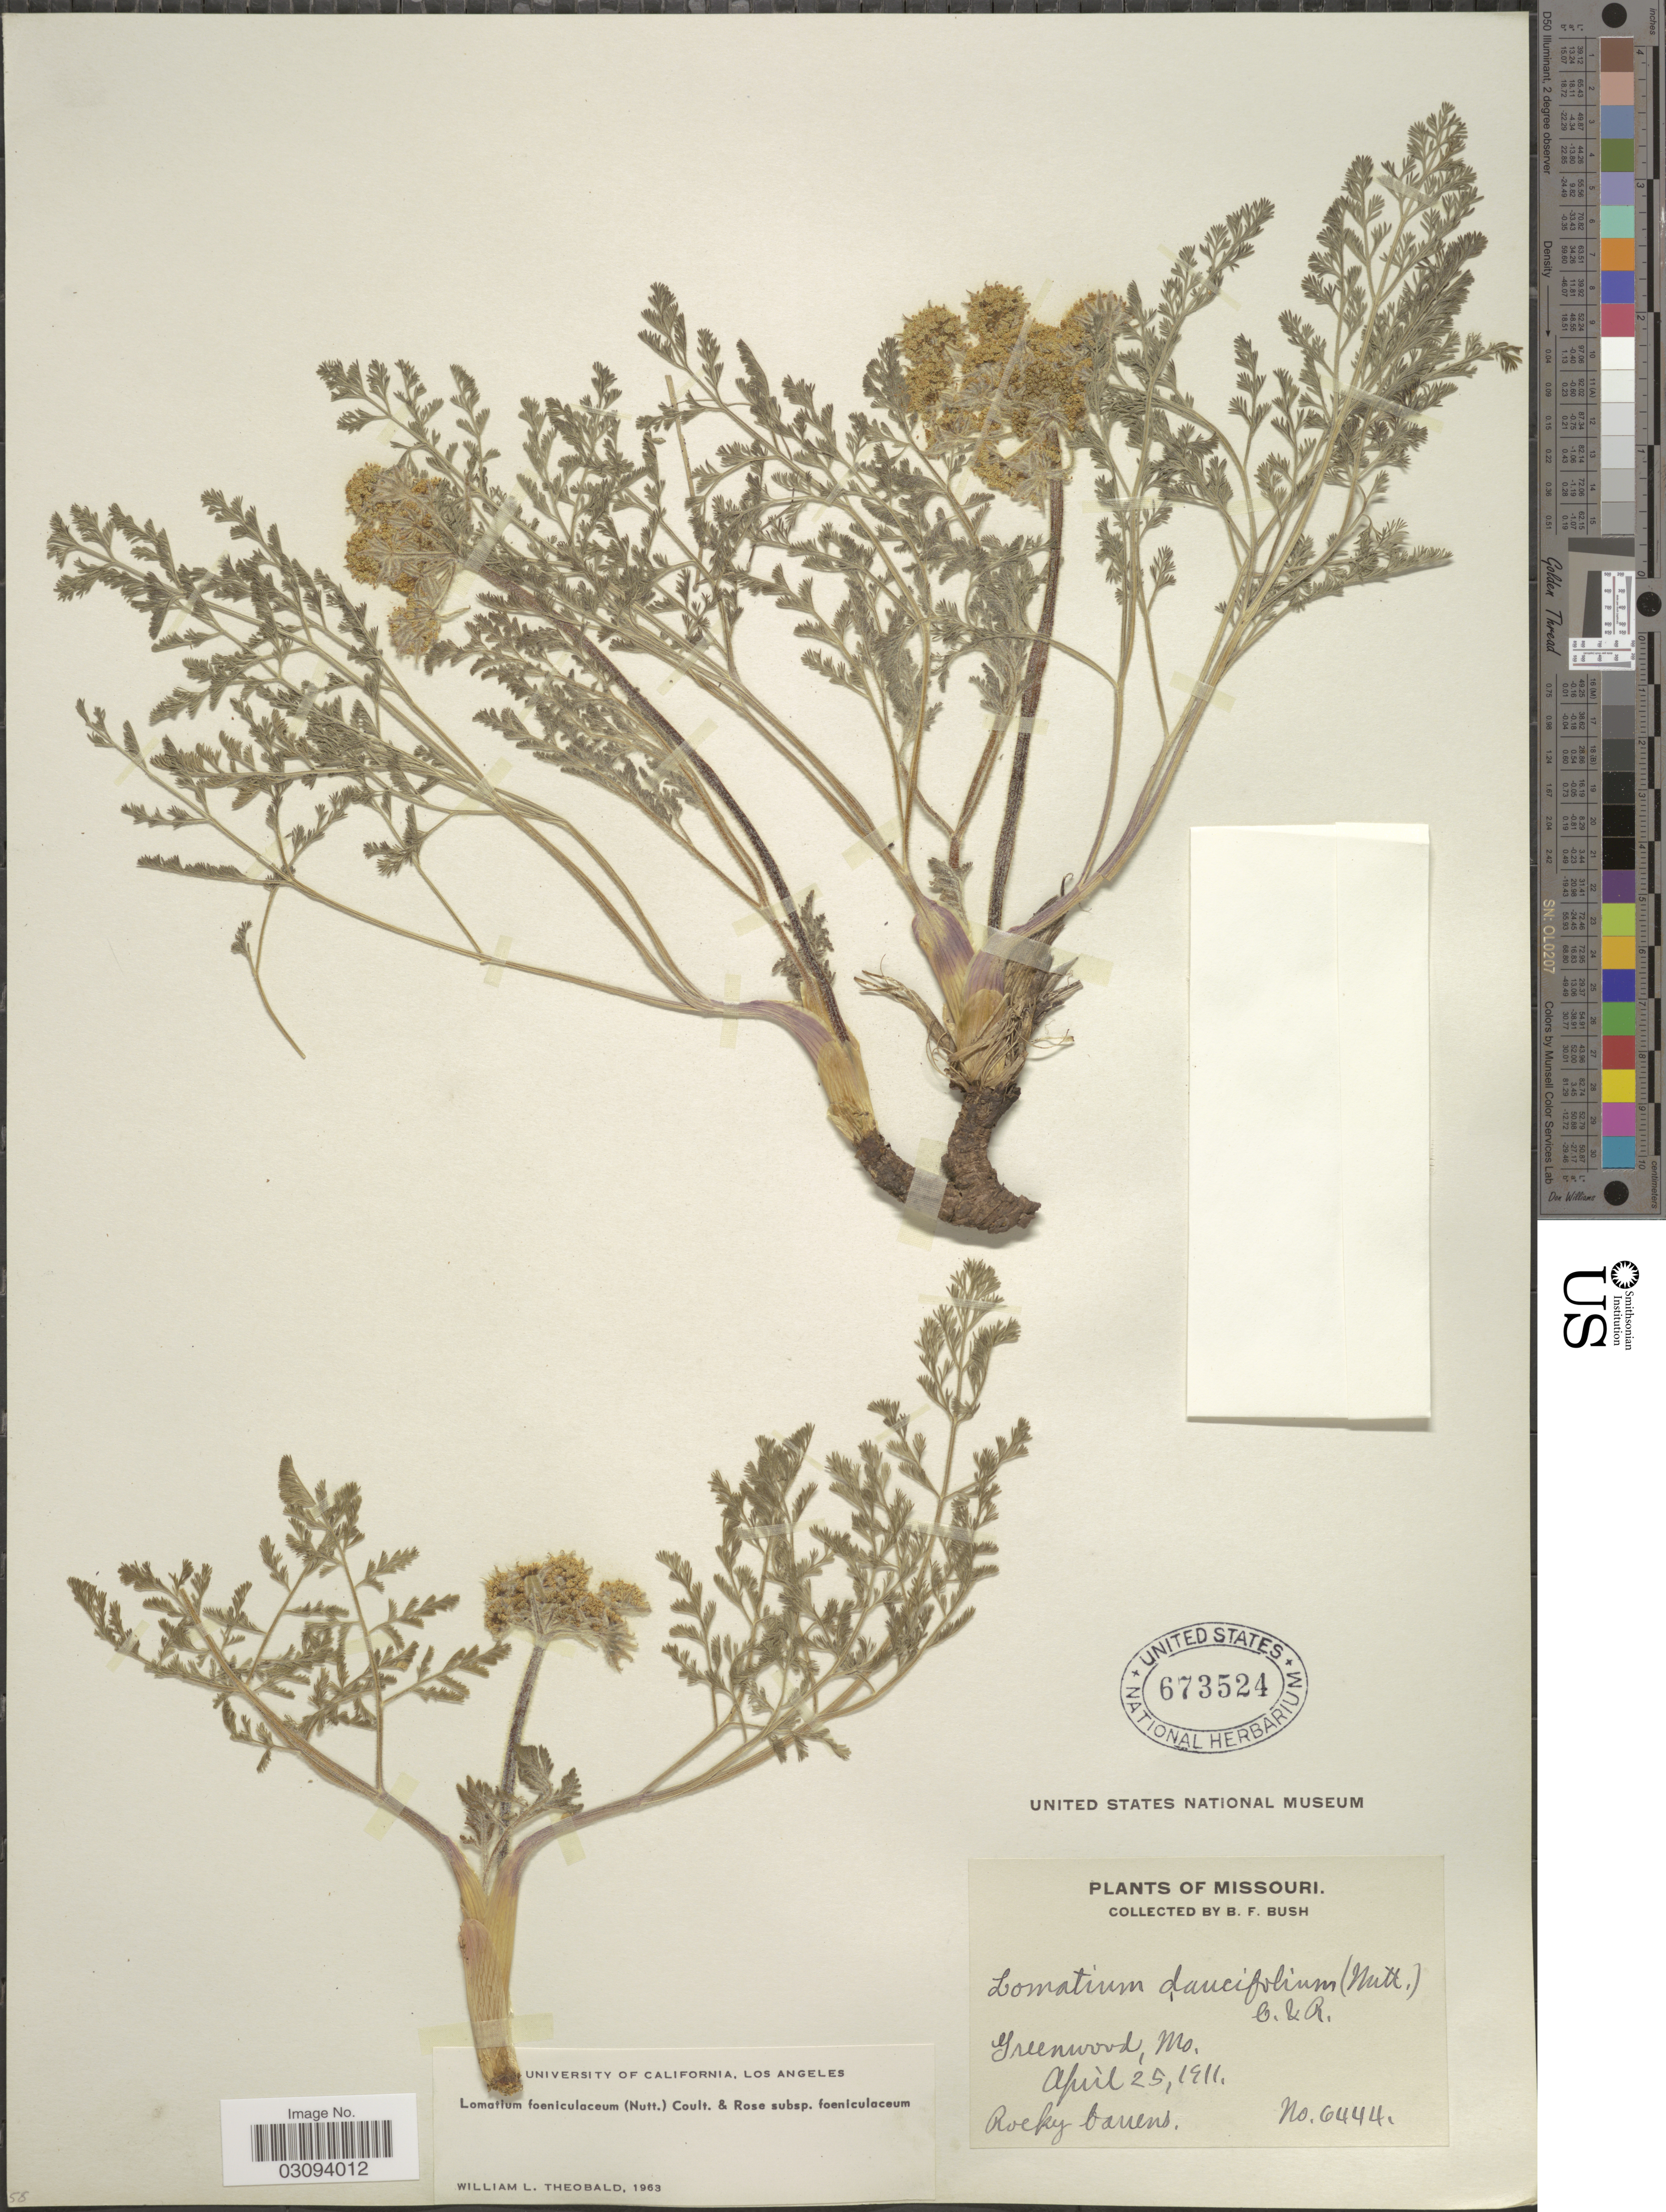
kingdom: Plantae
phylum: Tracheophyta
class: Magnoliopsida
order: Apiales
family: Apiaceae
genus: Lomatium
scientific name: Lomatium foeniculaceum subsp. foeniculaceum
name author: (Nutt.) J.M. Coult. & Rose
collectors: B. F. Bush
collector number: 6444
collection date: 1911-04-25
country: United States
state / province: Missouri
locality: Greenwood.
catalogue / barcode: US 673524